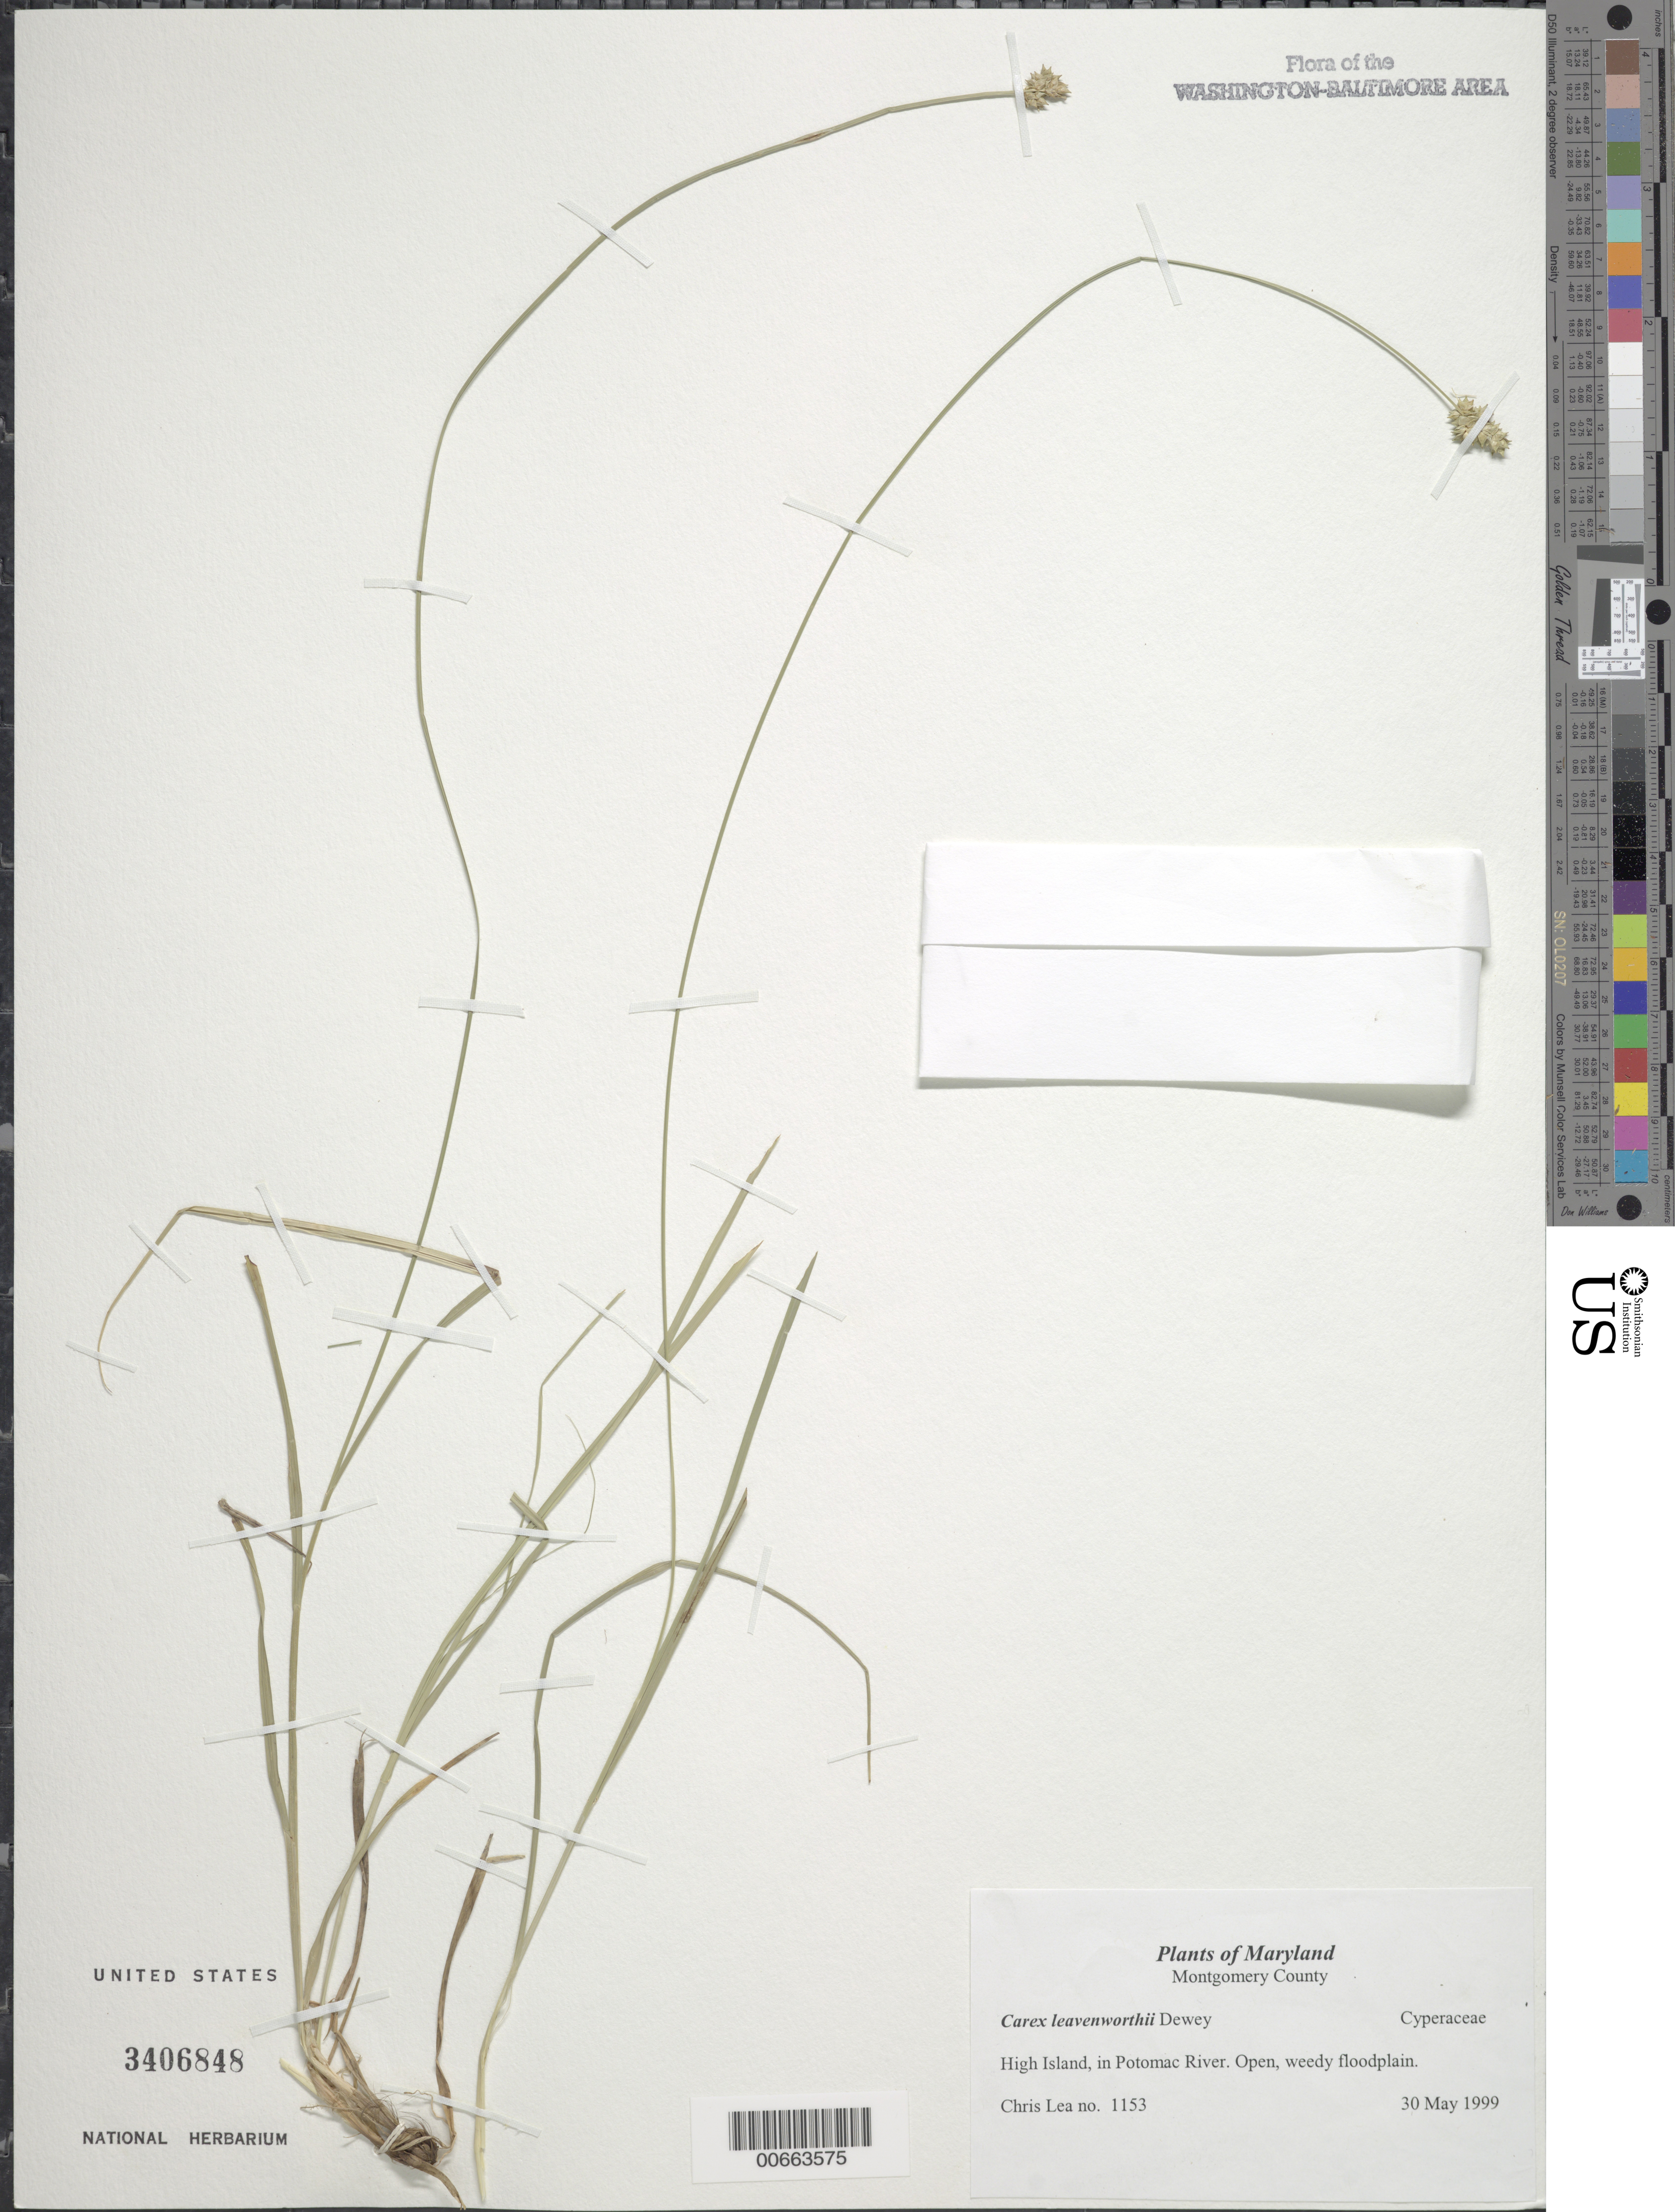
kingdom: Plantae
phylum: Tracheophyta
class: Liliopsida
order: Poales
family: Cyperaceae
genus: Carex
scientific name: Carex leavenworthii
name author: Dewey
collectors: C. Lea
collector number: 1153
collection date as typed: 30 May 1999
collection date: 1999-05-30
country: United States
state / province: Maryland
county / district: Montgomery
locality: High Island, in Potomac River.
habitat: Open, weedy floodplain.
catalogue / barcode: US 3406848